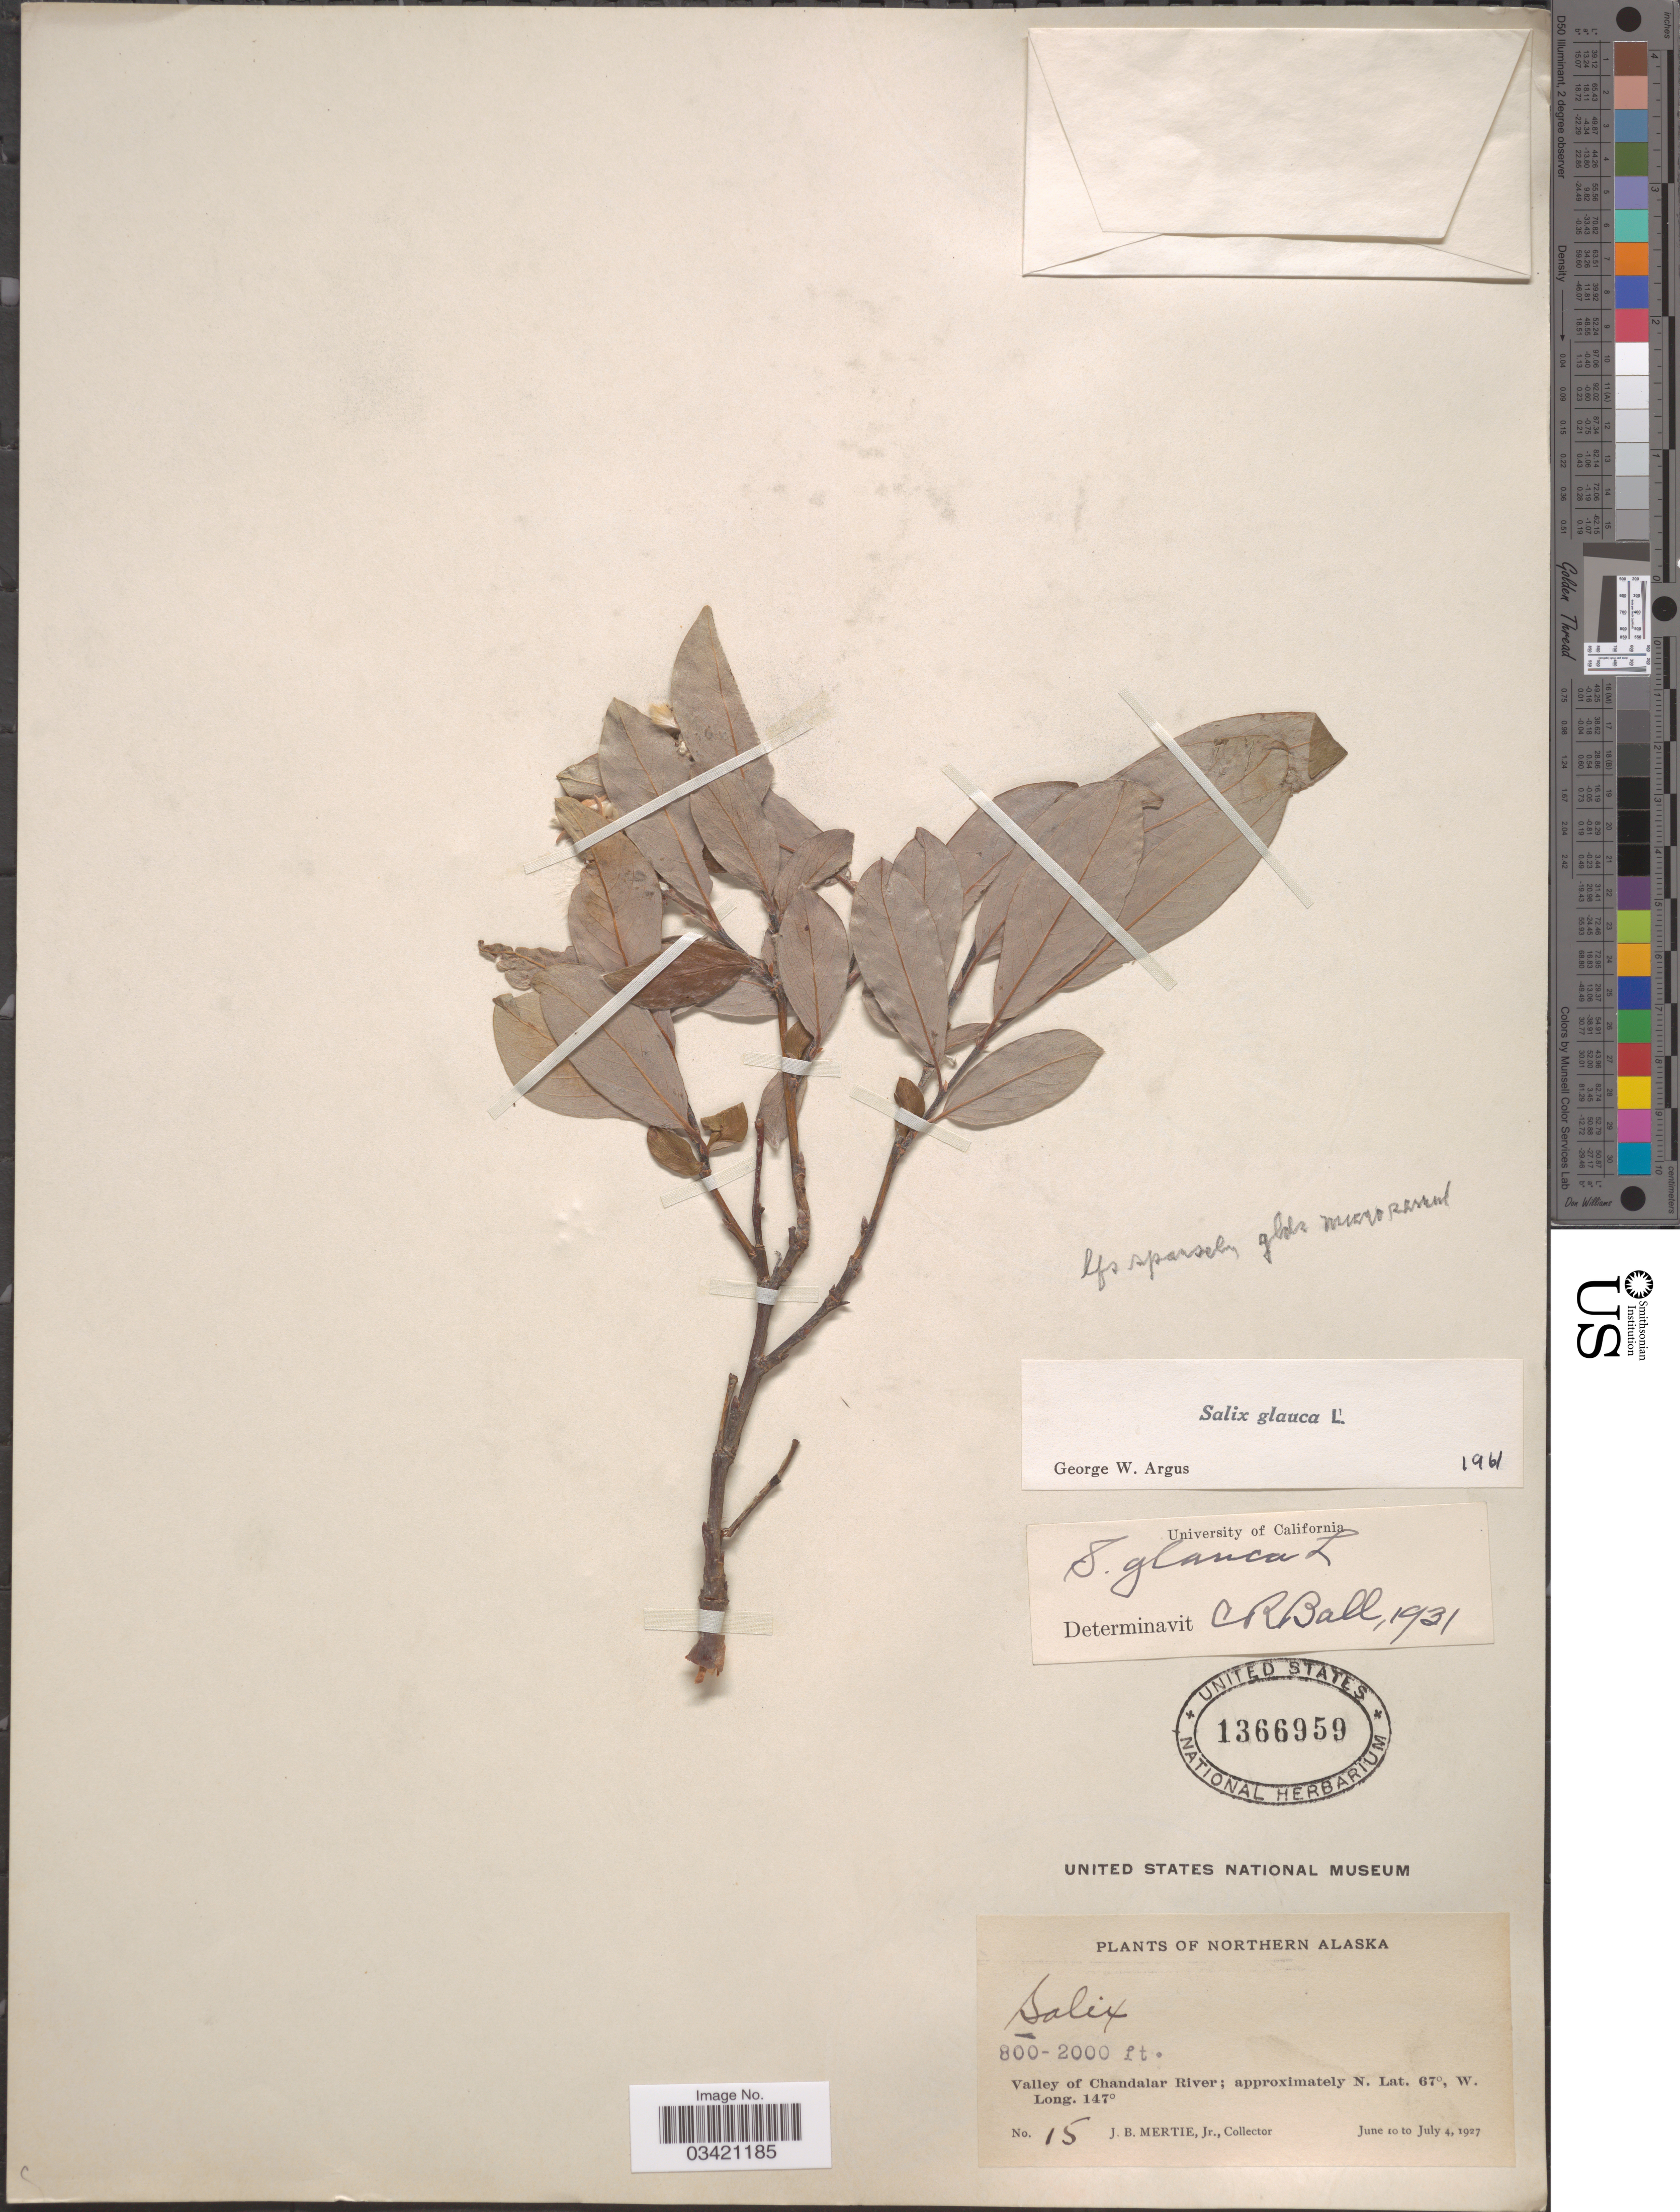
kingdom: Plantae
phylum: Tracheophyta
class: Magnoliopsida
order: Malpighiales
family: Salicaceae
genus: Salix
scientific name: Salix glauca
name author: L.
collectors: J. Mertie Jr.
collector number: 15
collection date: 1927-07-04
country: United States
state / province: Alaska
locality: Northern Alaska. Valley of Chandalar River.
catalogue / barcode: US 1366959